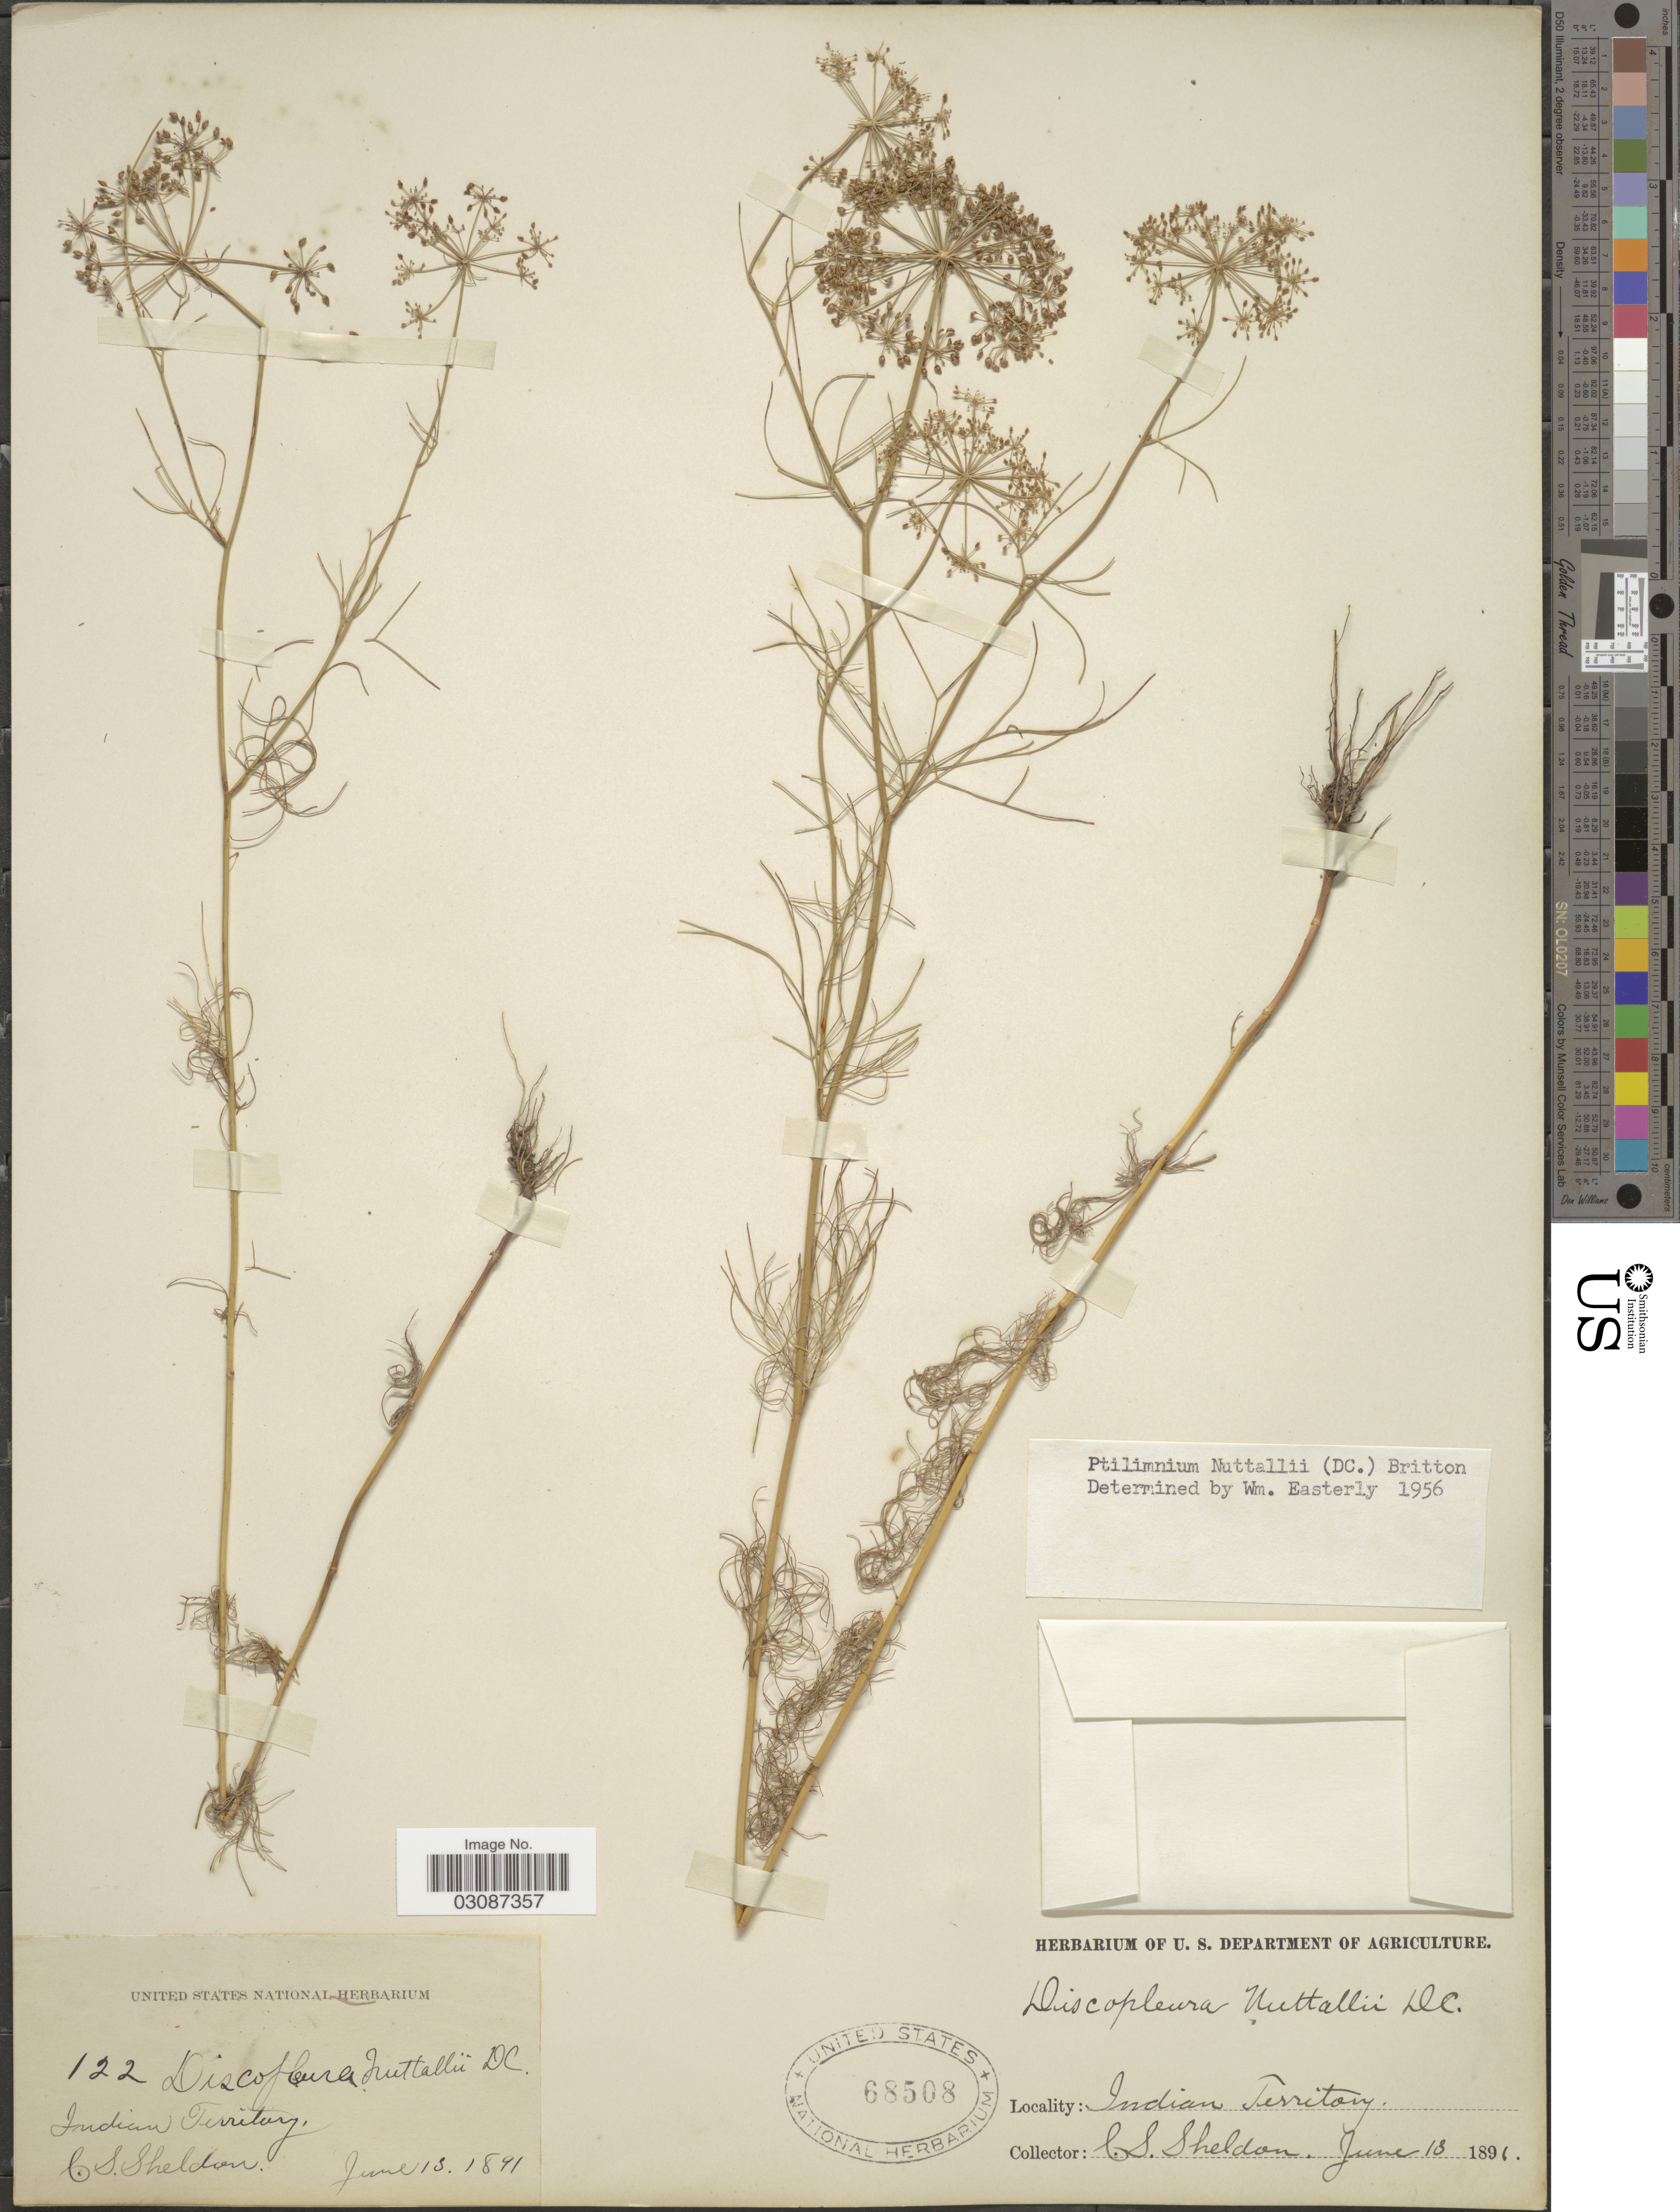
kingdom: Plantae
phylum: Tracheophyta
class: Magnoliopsida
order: Apiales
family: Apiaceae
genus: Ptilimnium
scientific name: Ptilimnium nuttallii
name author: (DC.) Britton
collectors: C. S. Sheldon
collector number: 122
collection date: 1891-06-13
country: United States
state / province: Oklahoma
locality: Indian Territory.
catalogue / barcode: US 68508